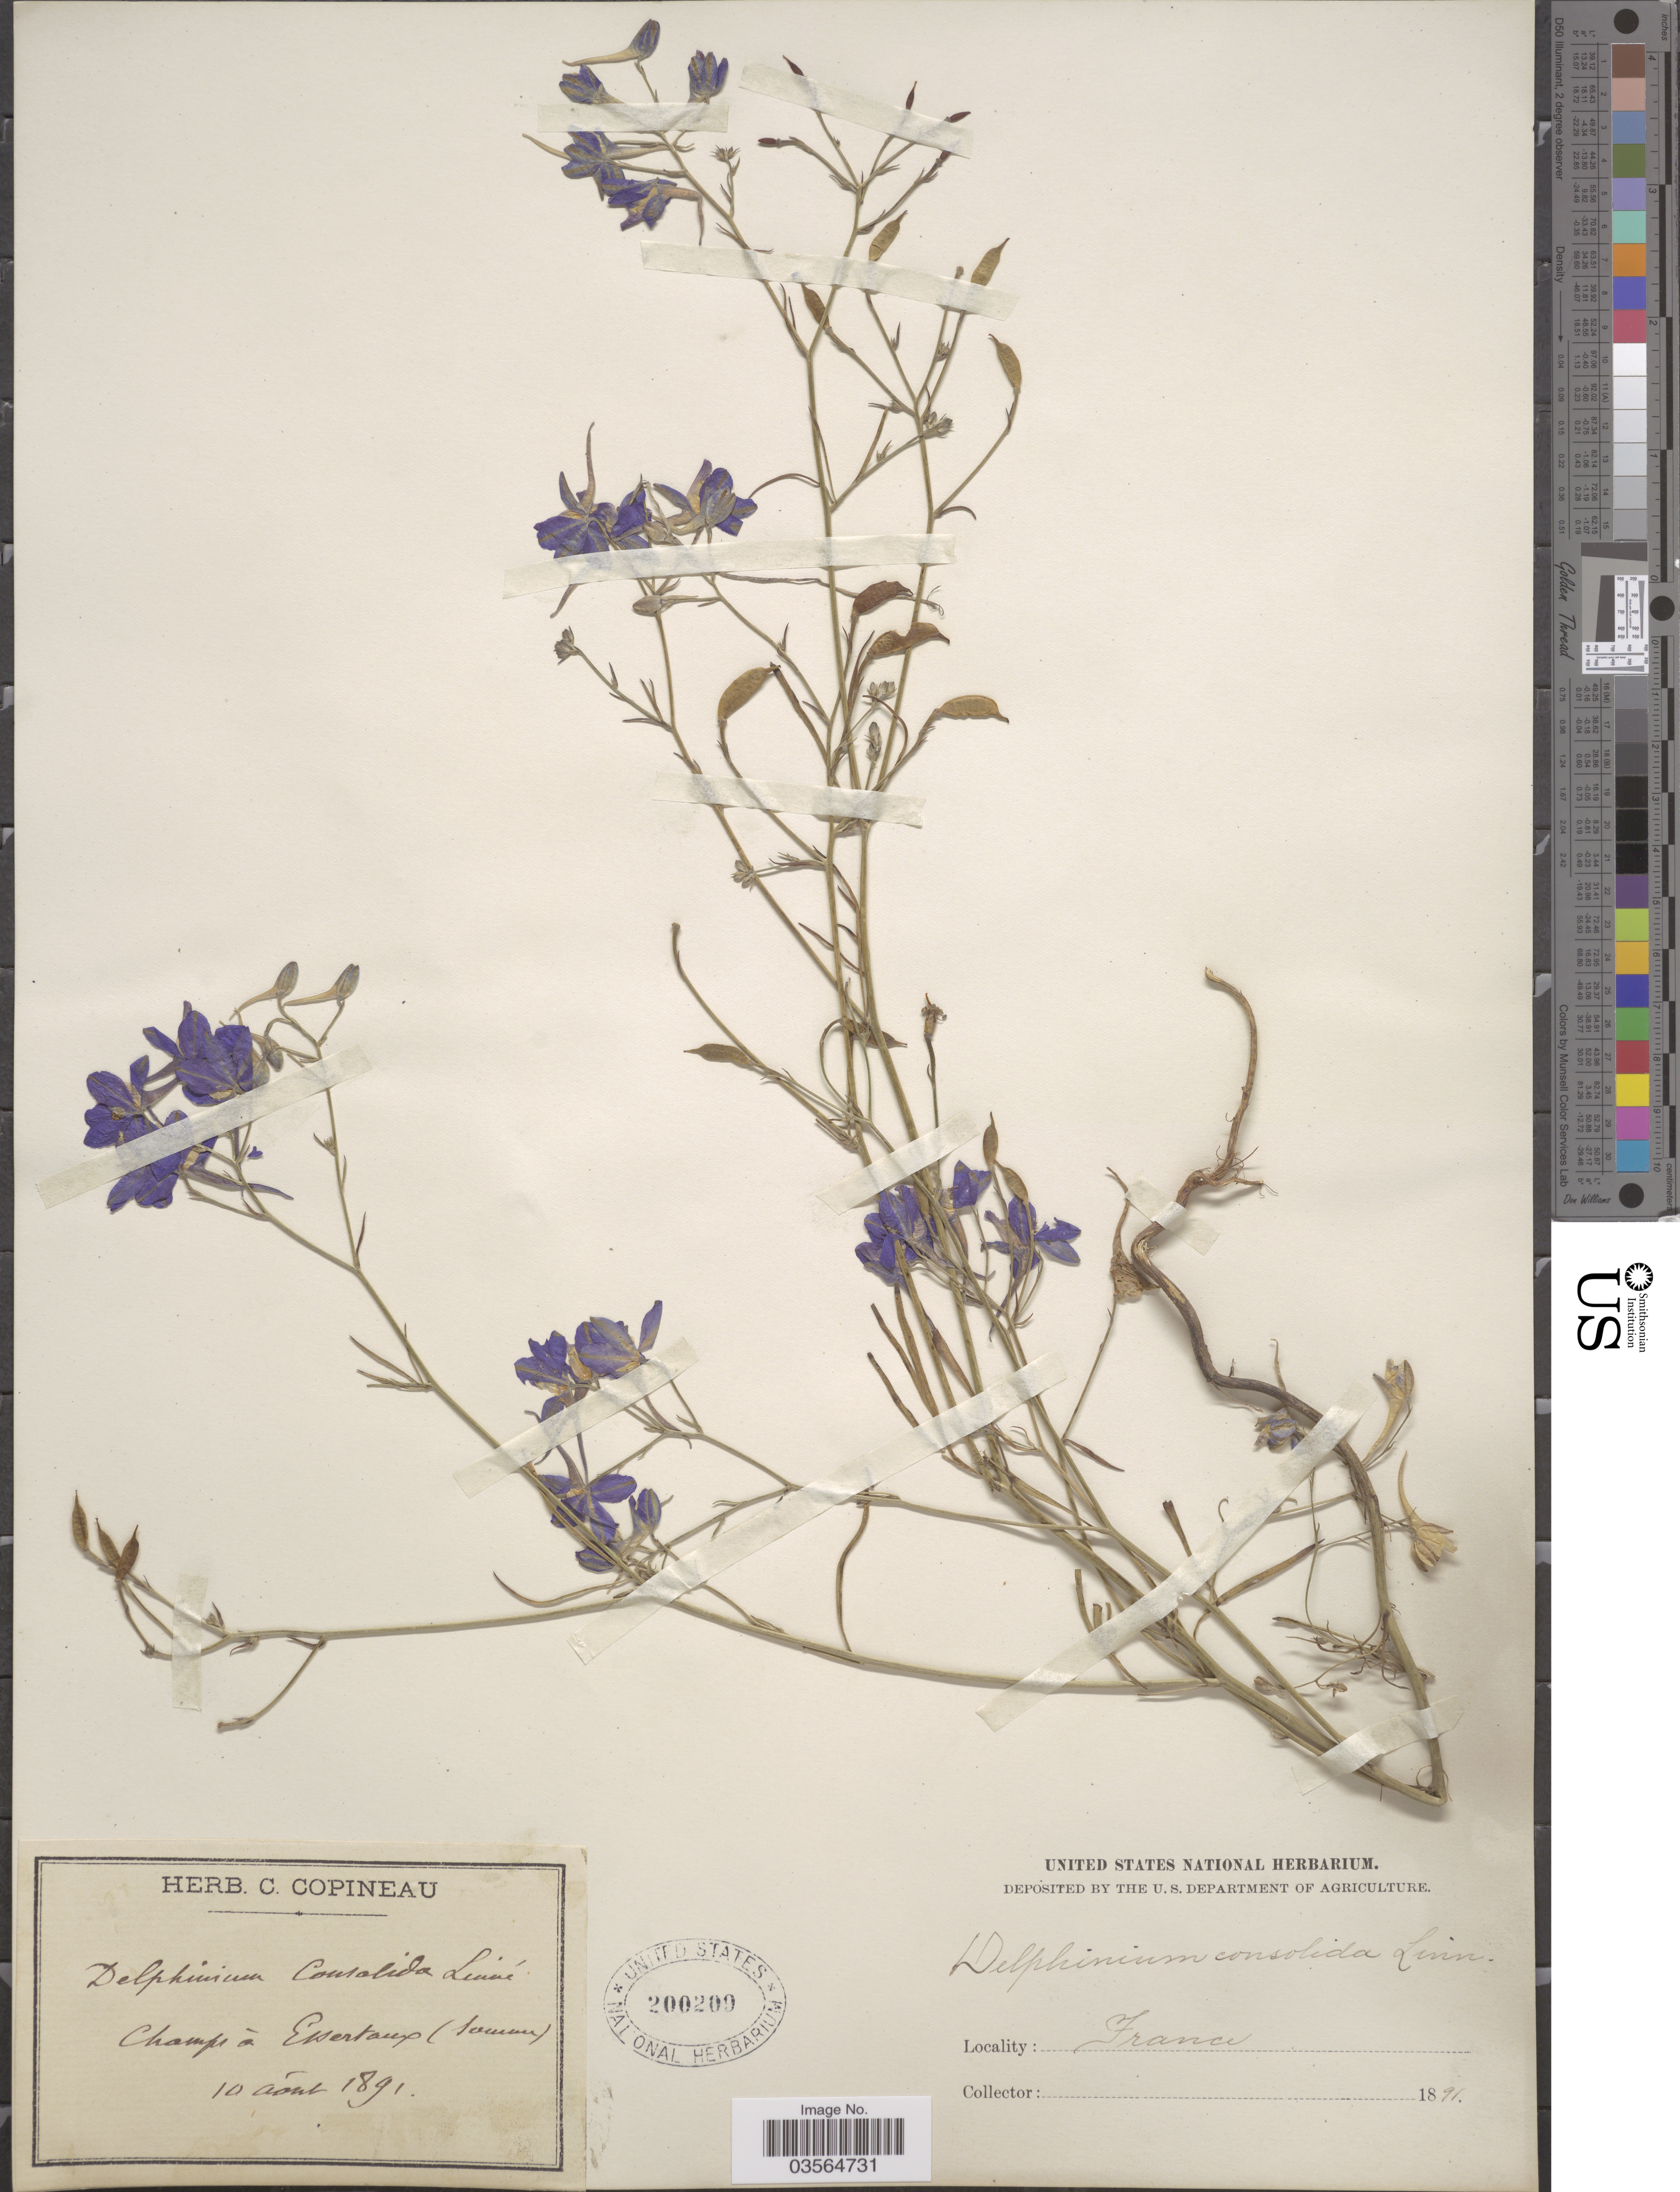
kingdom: Plantae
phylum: Tracheophyta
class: Magnoliopsida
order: Ranunculales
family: Ranunculaceae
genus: Delphinium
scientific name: Delphinium consolida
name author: L.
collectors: ex herb. C. Copineau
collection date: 1891-08-10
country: France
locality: Champ à Essertaux (savoie).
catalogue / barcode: US 200209